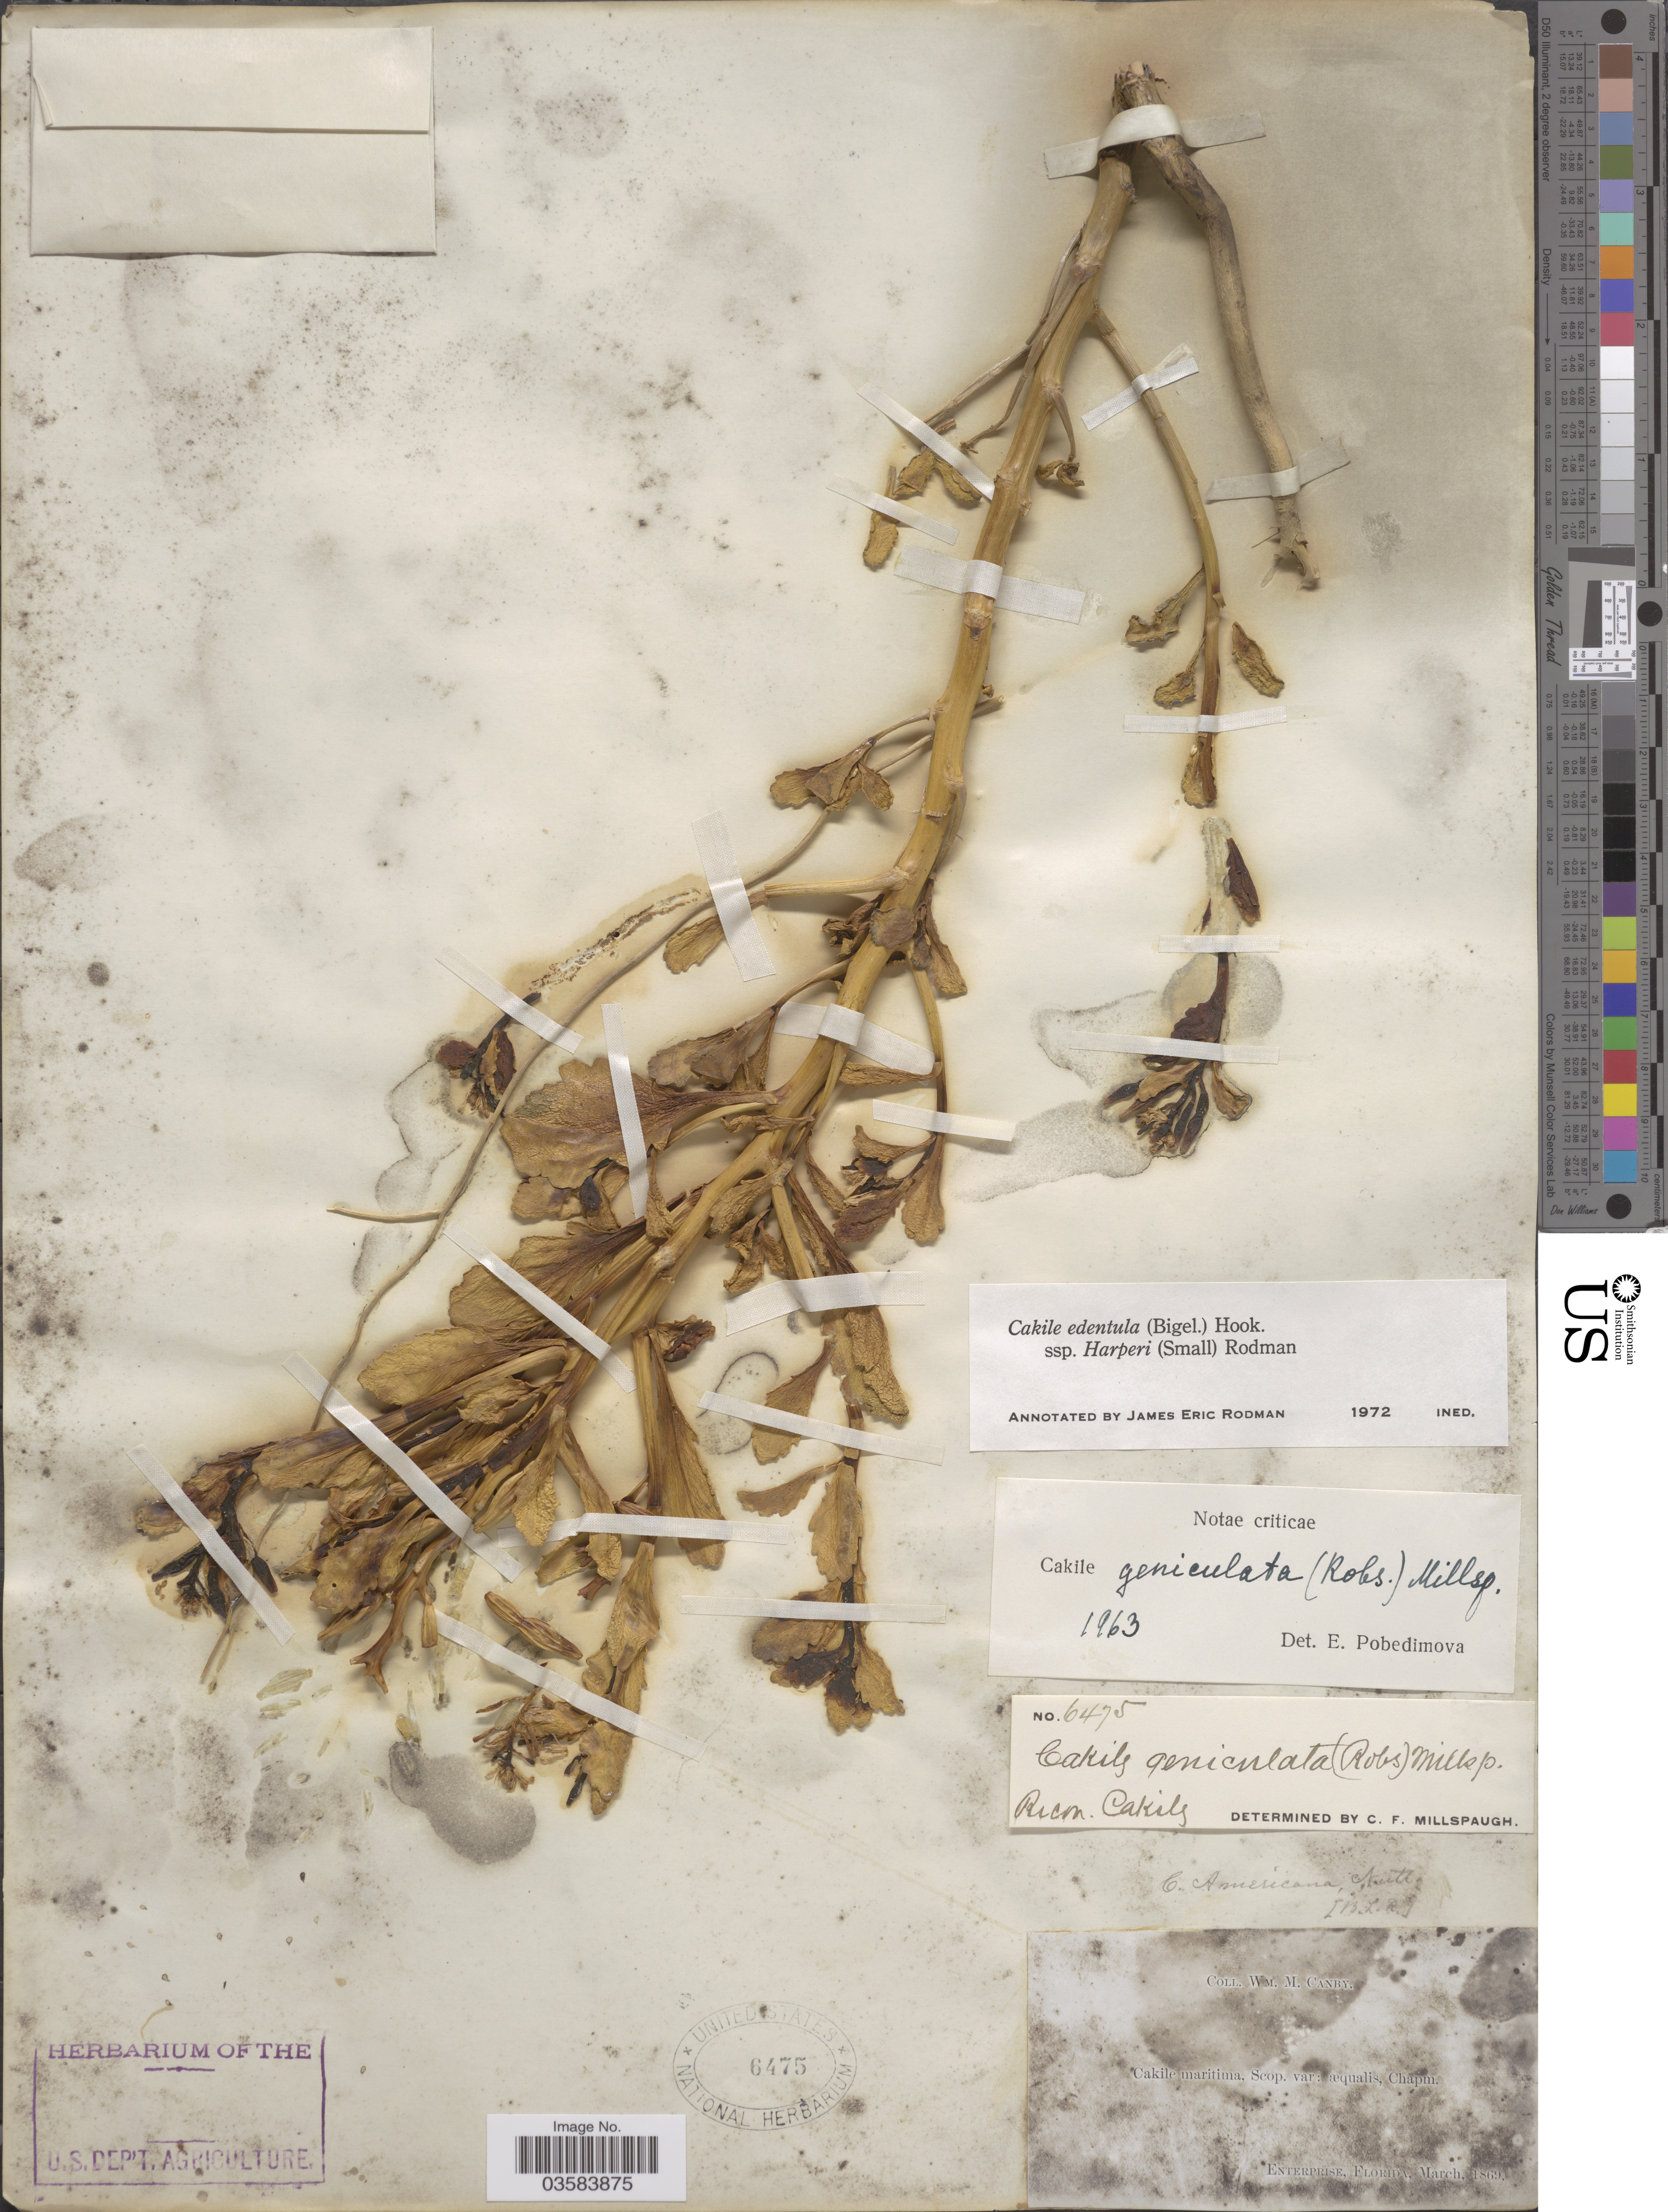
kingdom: Plantae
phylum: Tracheophyta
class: Magnoliopsida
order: Brassicales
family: Brassicaceae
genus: Cakile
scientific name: Cakile edentula subsp. harperi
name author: (Small) Rodman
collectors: W. Canby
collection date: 1869-03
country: United States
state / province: Florida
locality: Enterprise, Florida.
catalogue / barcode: US 6475